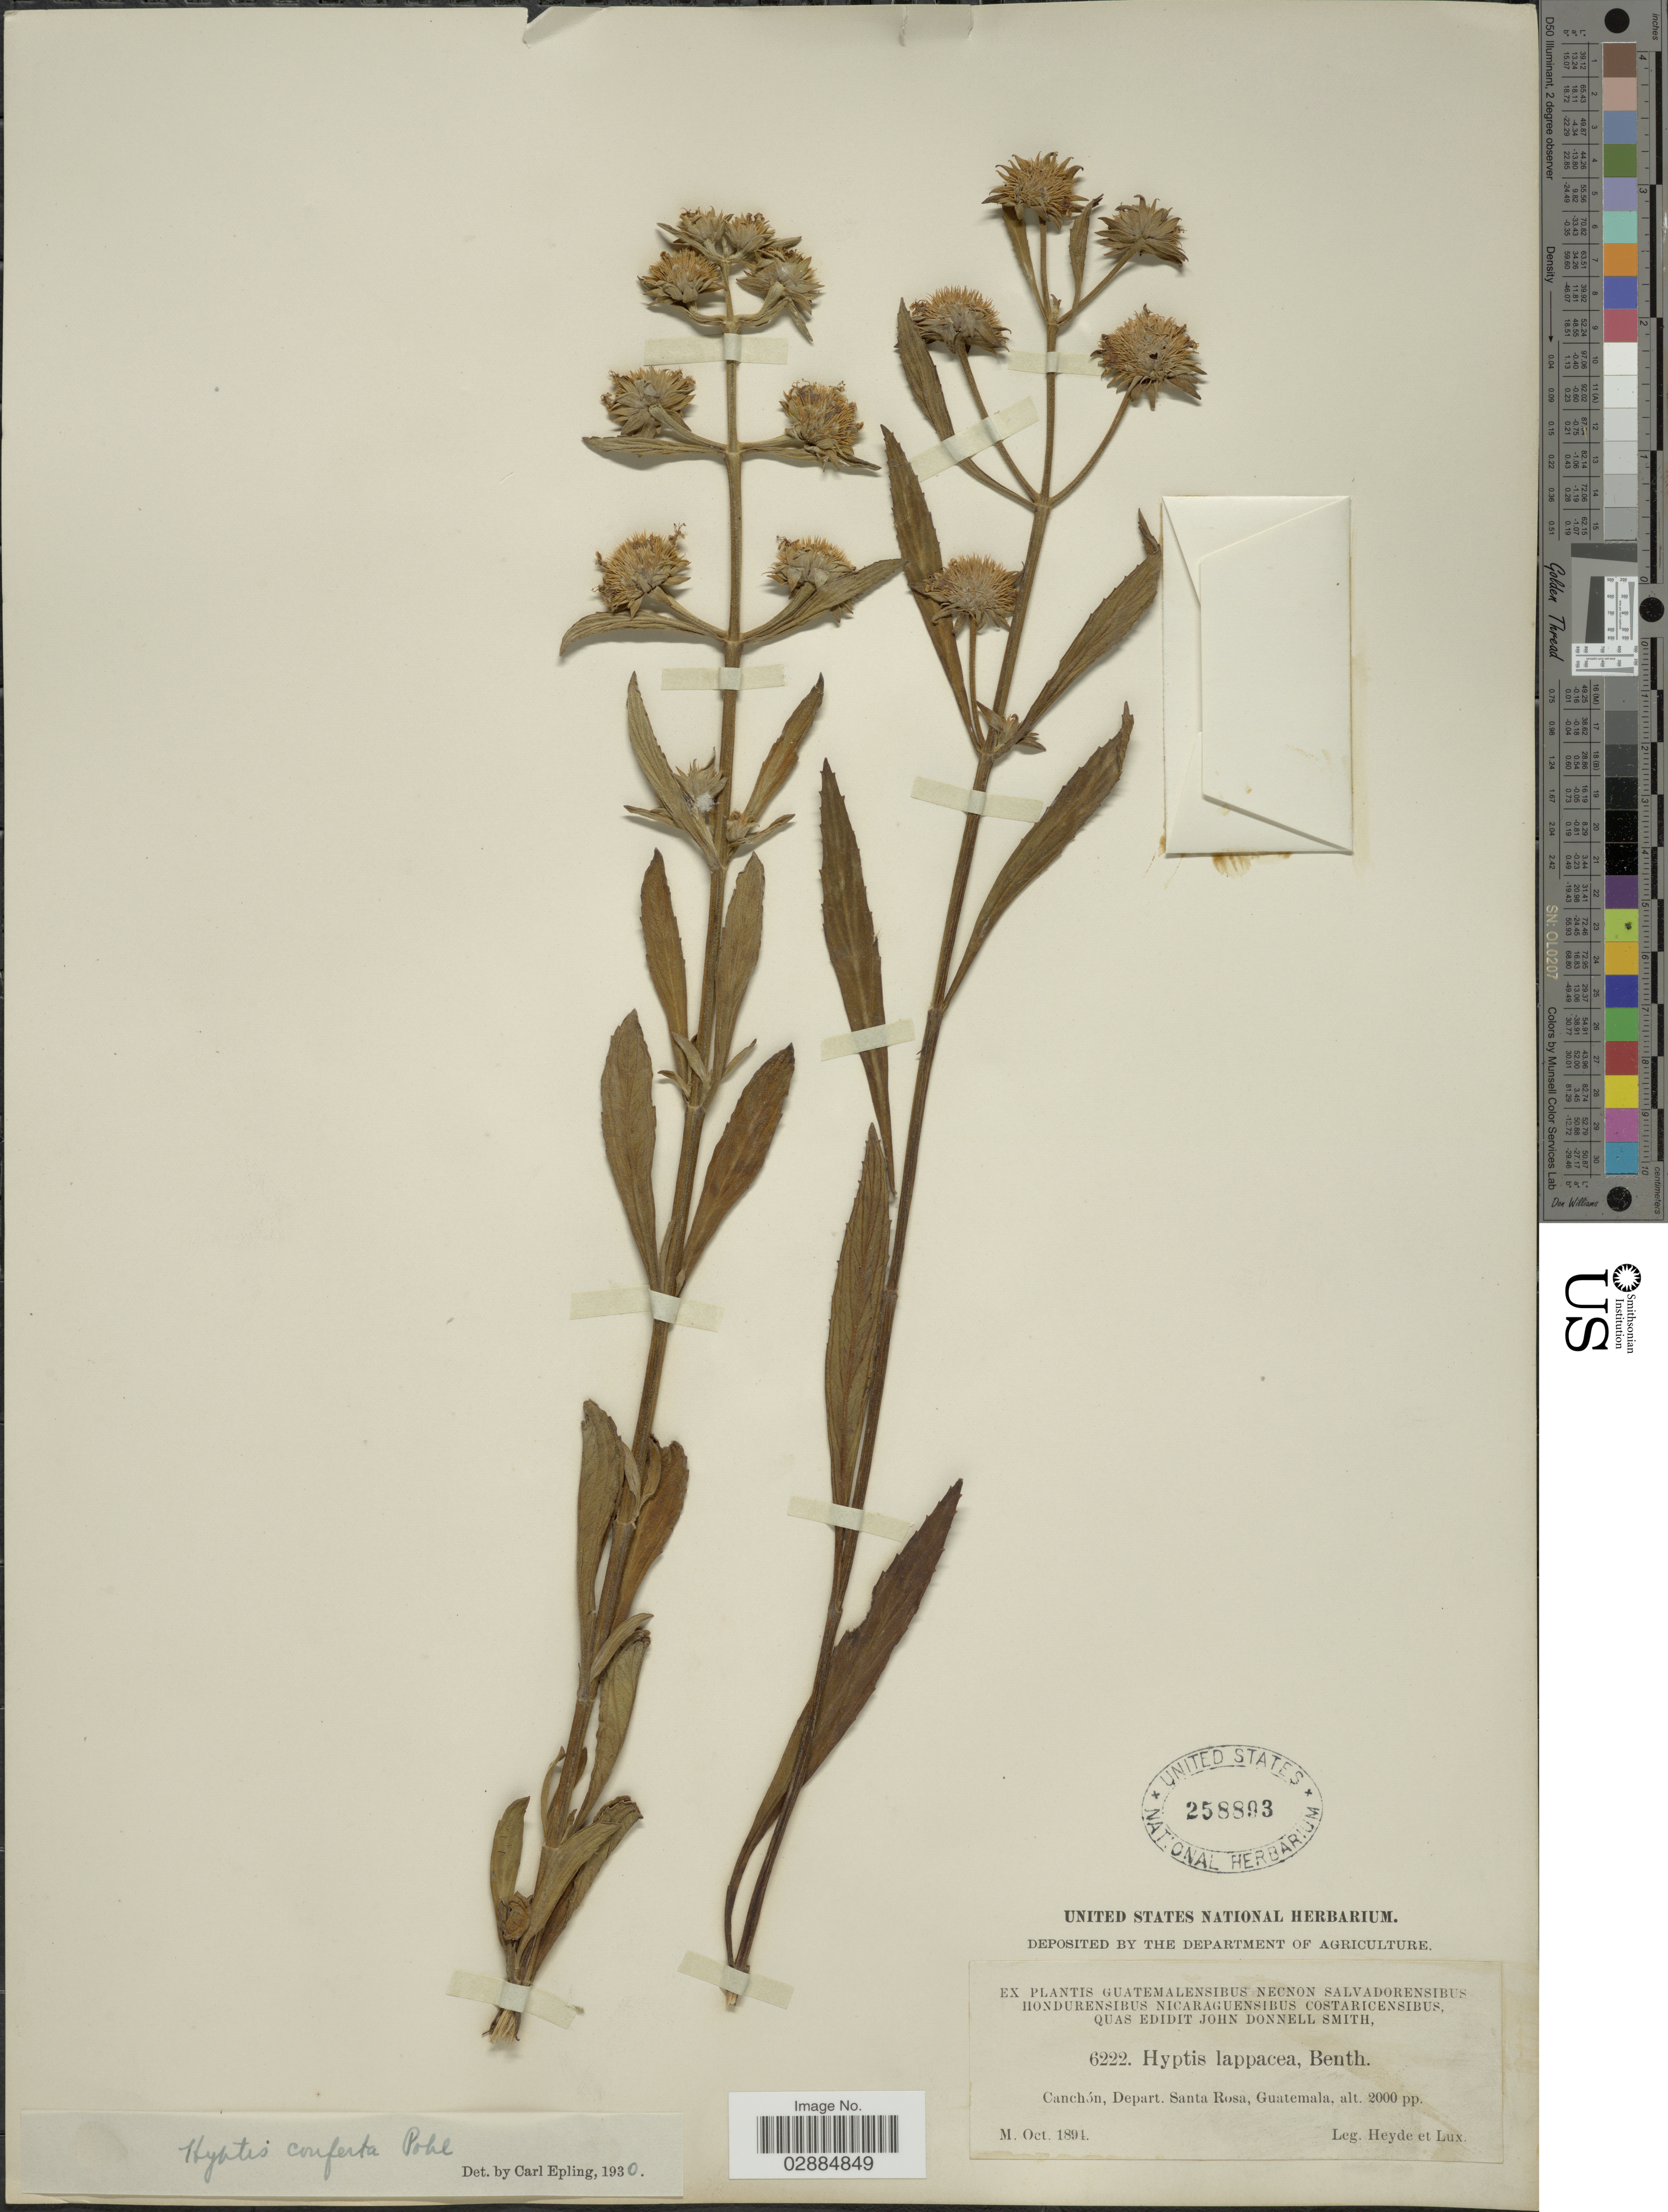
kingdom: Plantae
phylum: Tracheophyta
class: Magnoliopsida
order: Lamiales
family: Lamiaceae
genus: Hyptis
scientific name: Hyptis conferta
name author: Pohl ex Benth.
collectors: Heyde & Lux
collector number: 6222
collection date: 1894-10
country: Guatemala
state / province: Santa Rosa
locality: Canchón, Depart. Santa Rosa.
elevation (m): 610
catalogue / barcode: US 258893